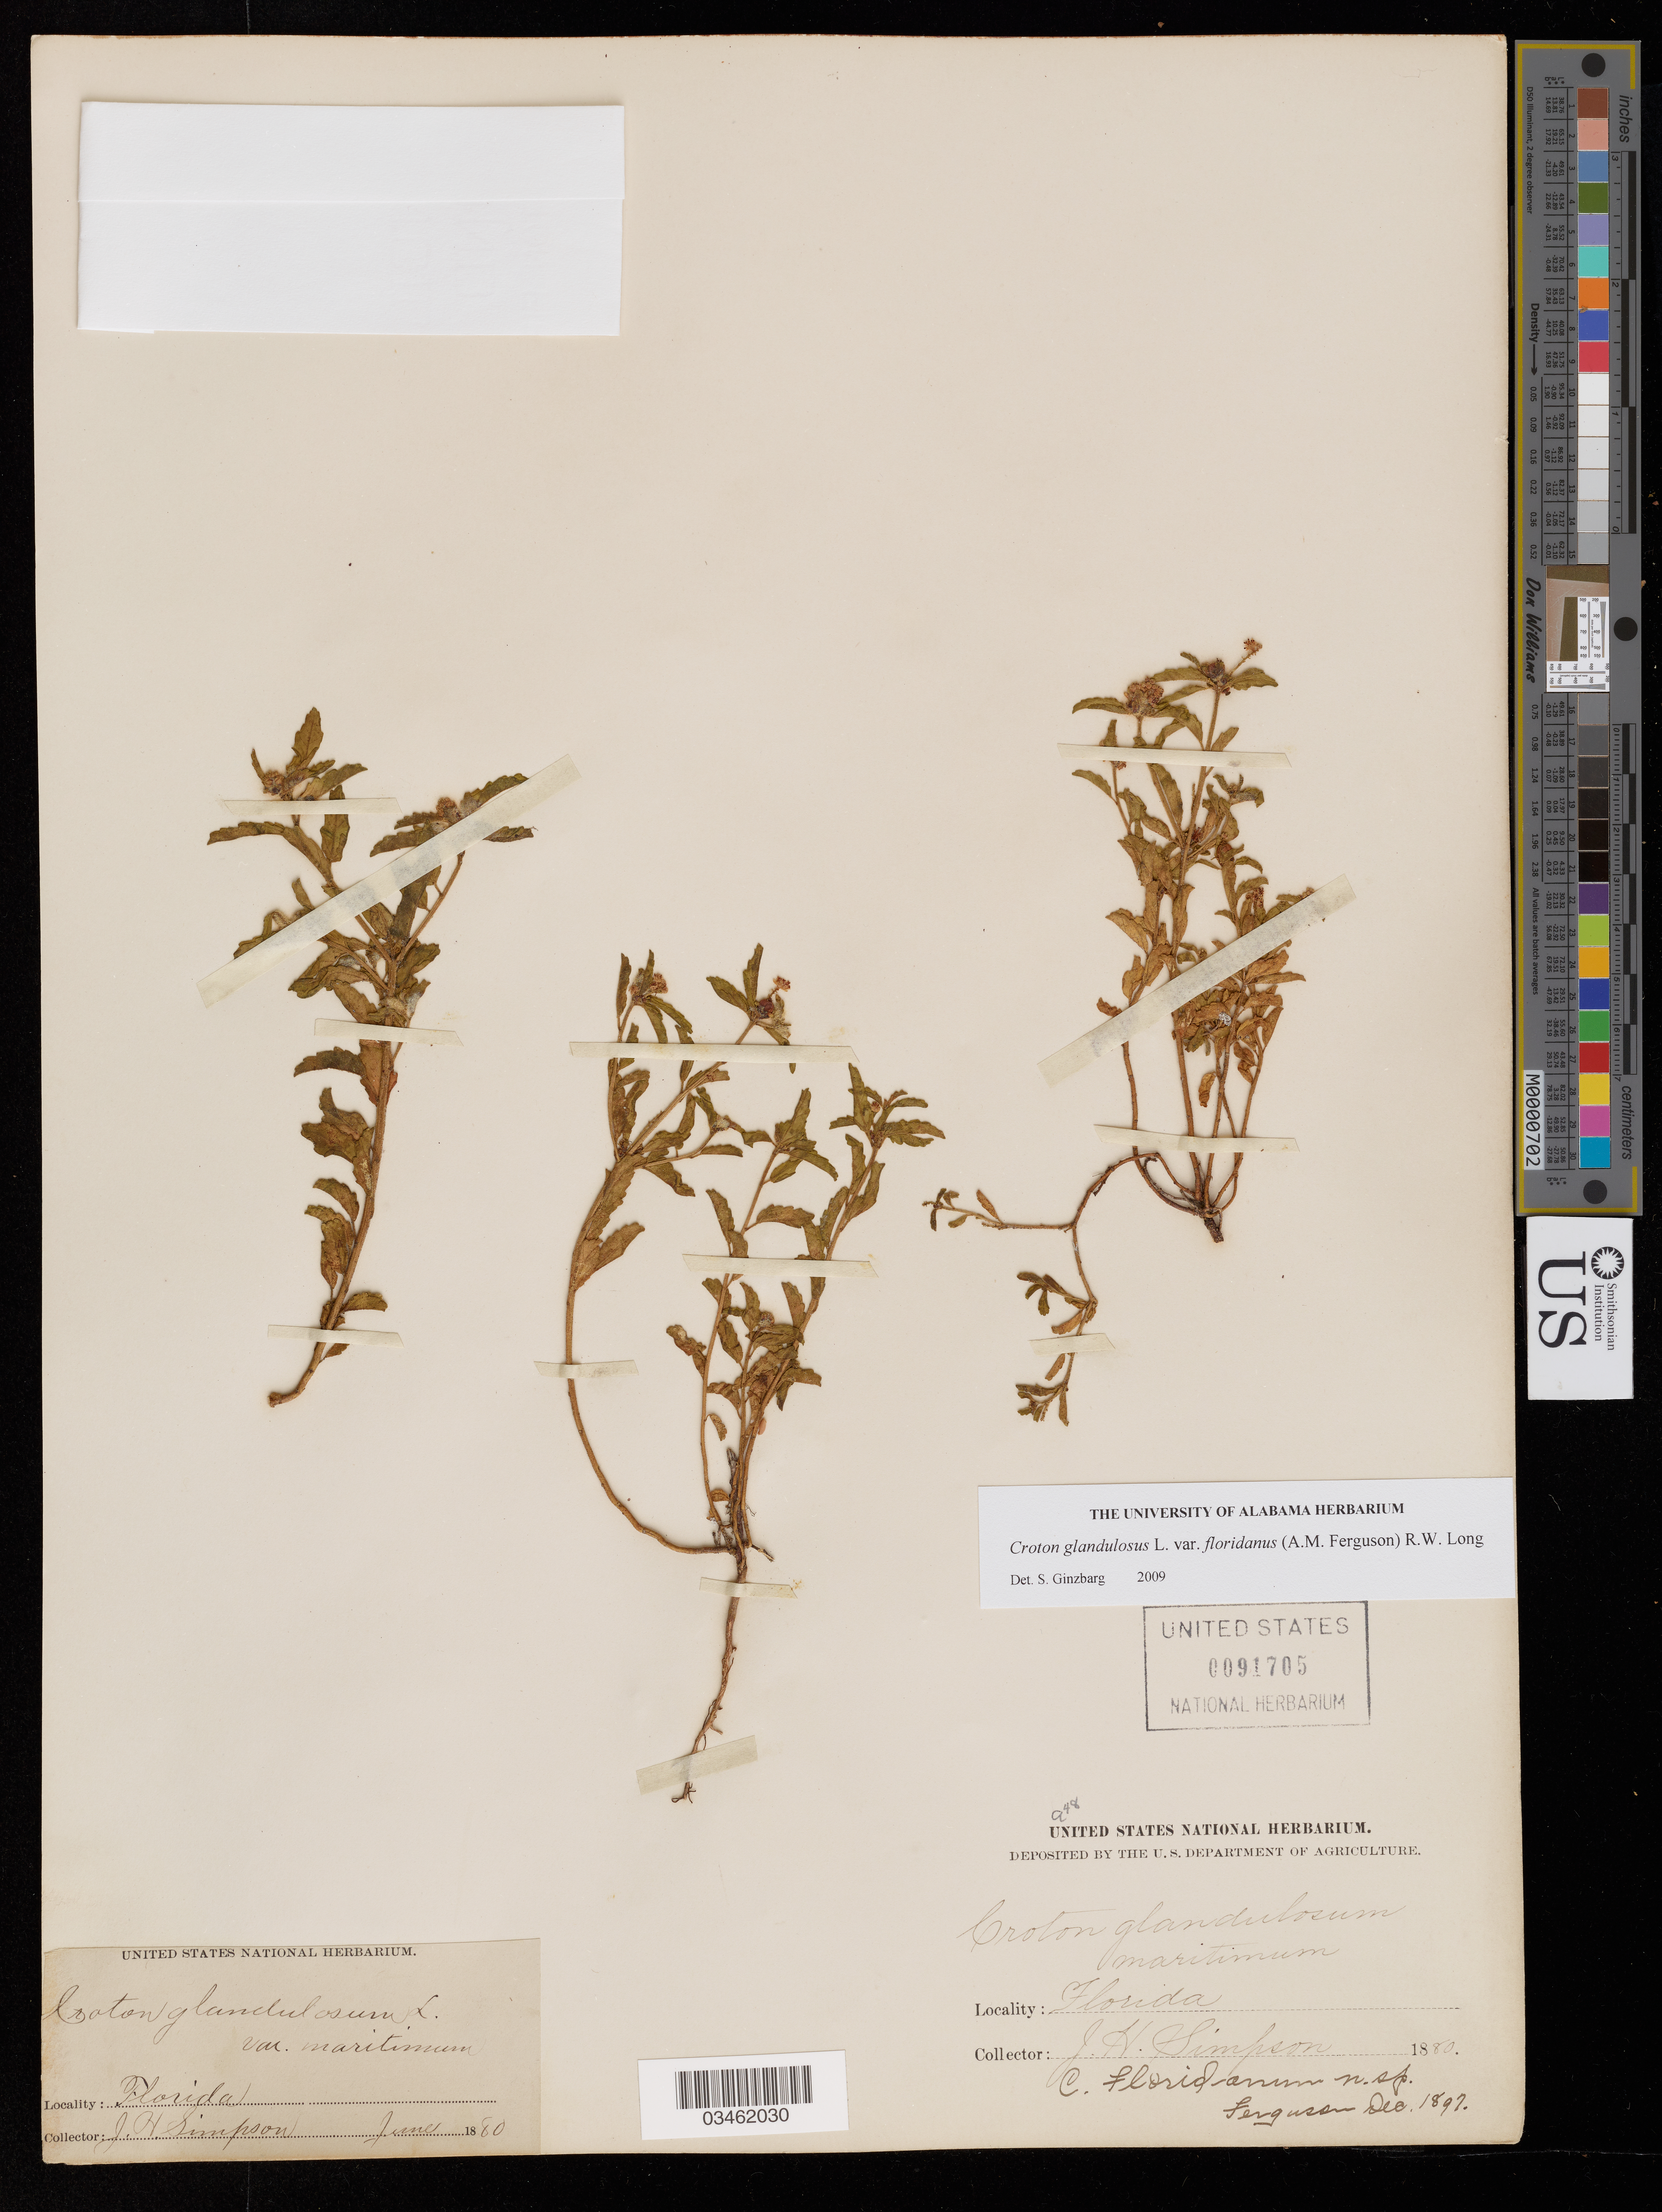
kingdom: Plantae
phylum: Tracheophyta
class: Magnoliopsida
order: Malpighiales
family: Euphorbiaceae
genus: Croton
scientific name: Croton glandulosus var. floridanus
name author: (A.M. Ferguson) R.W. Long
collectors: J. Simpson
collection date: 1880-06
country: United States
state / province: Florida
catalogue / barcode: US 91705